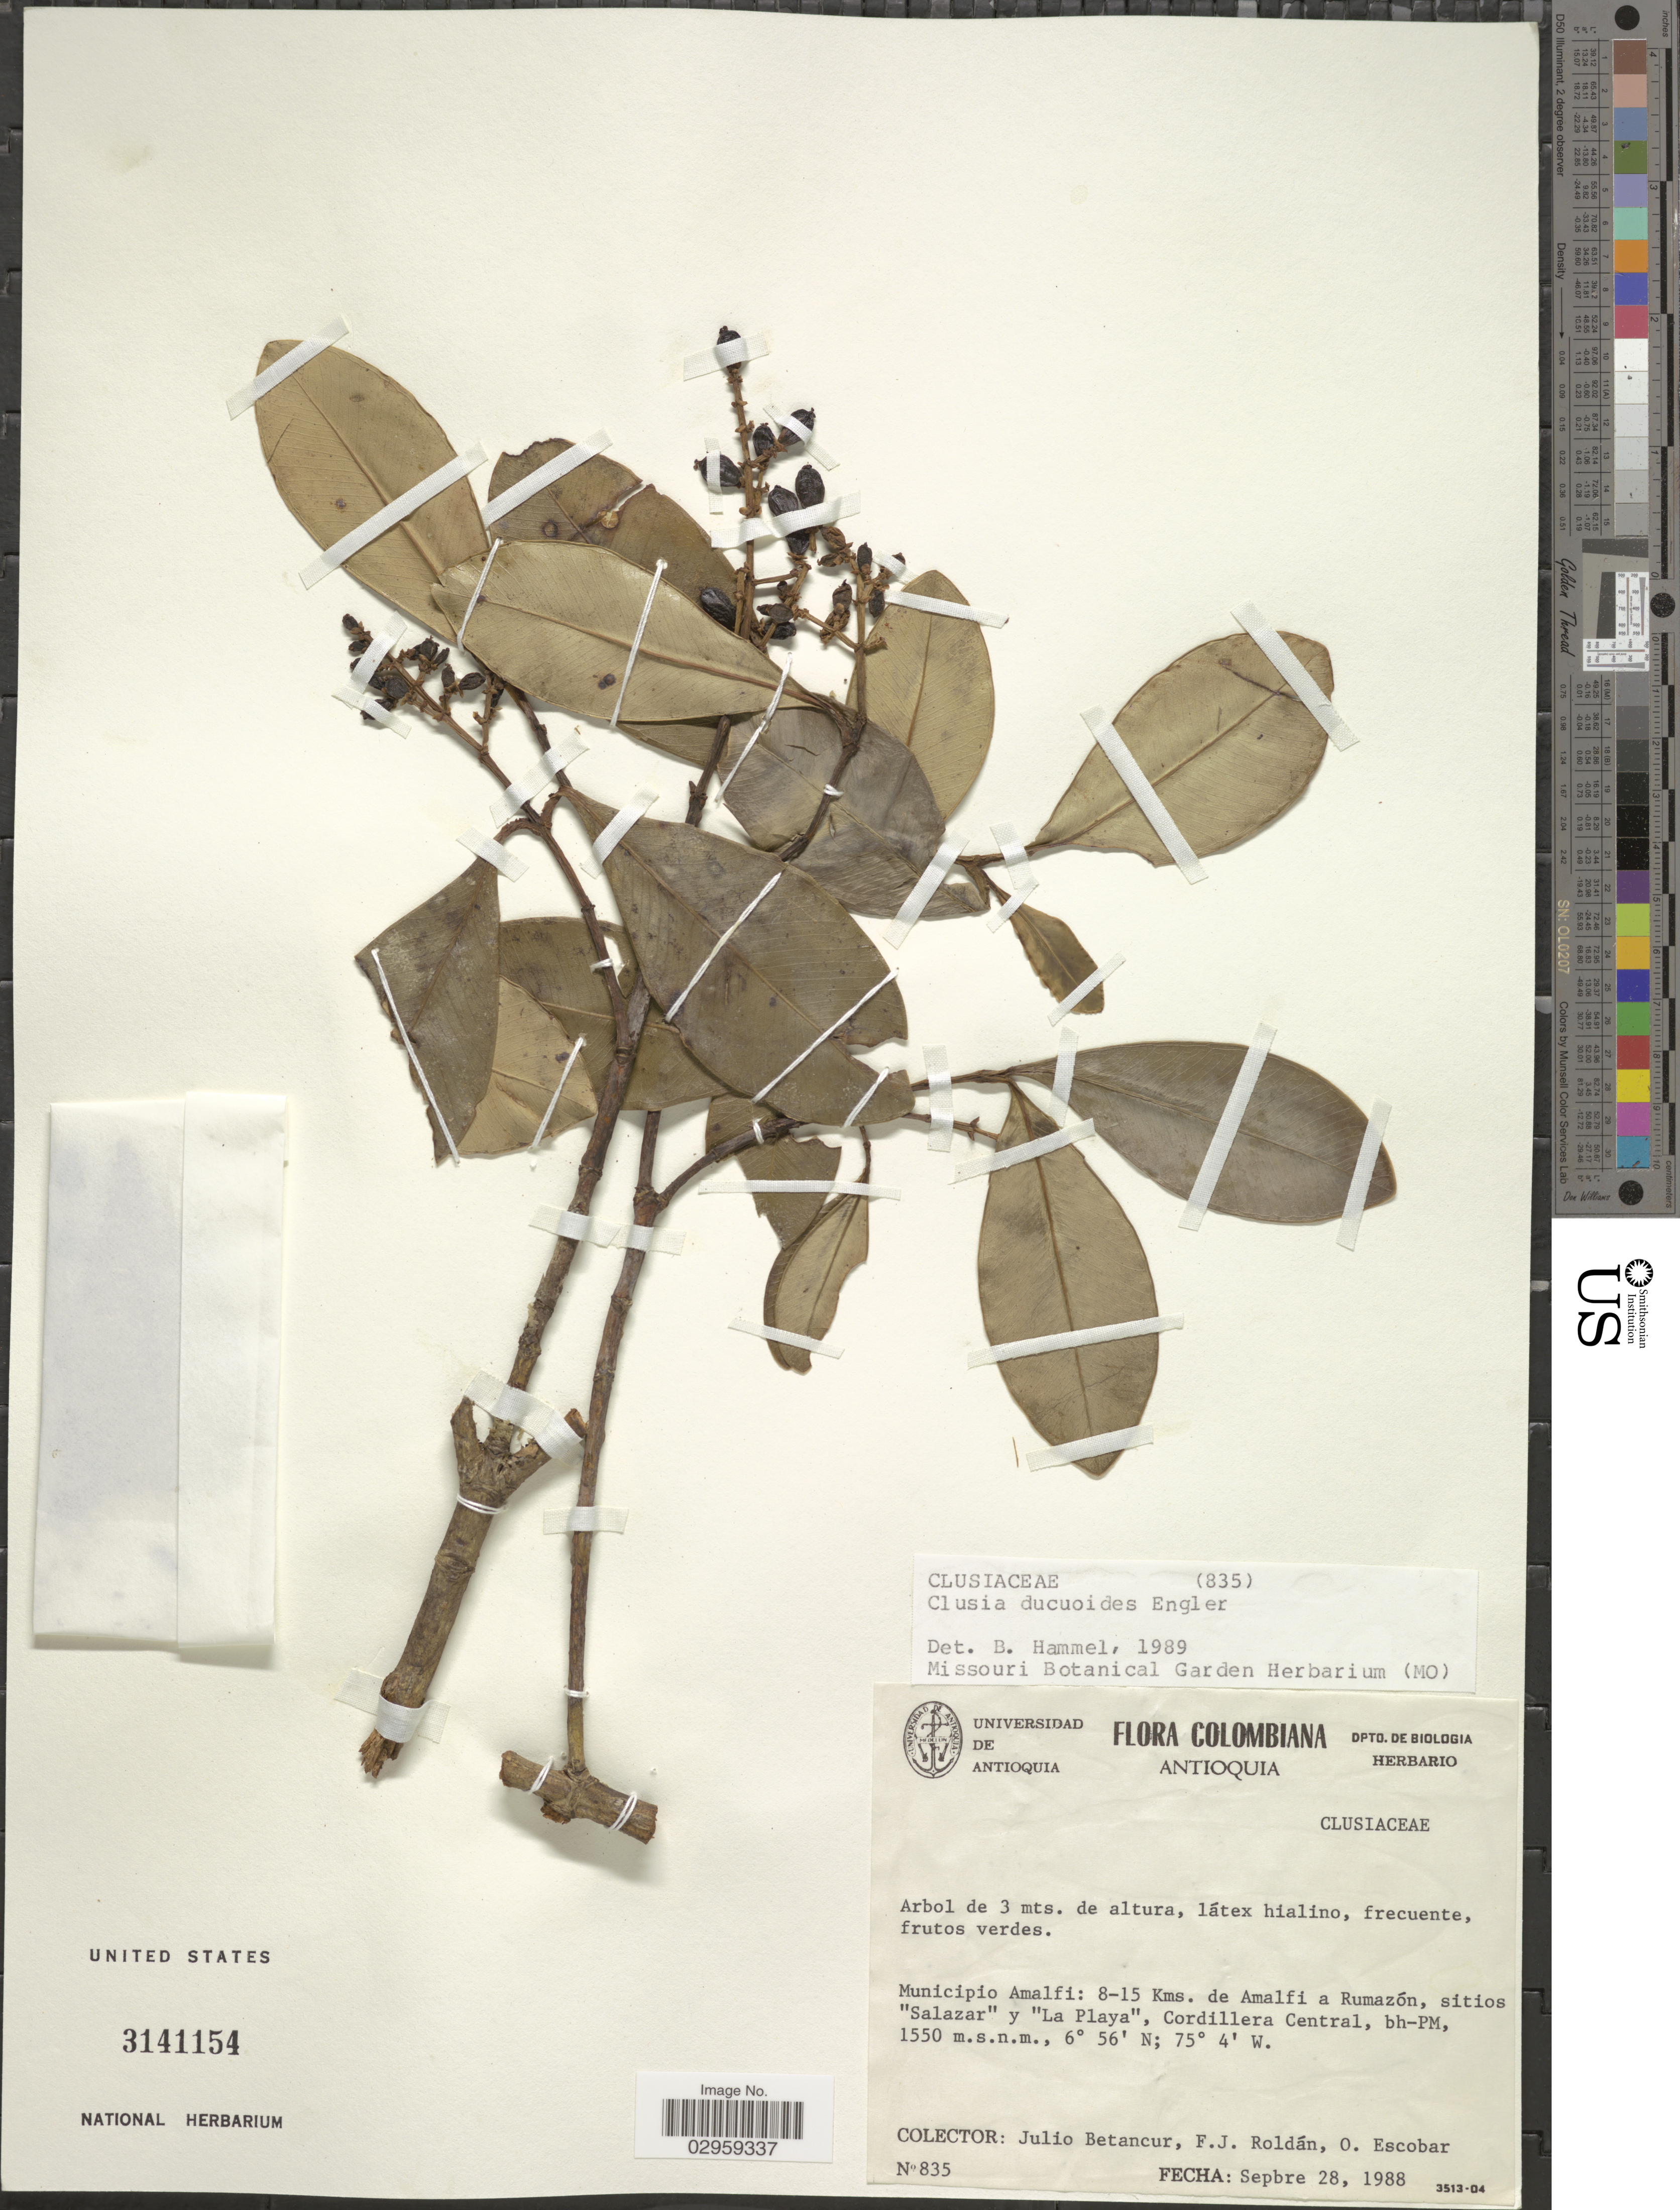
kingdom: Plantae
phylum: Tracheophyta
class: Magnoliopsida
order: Malpighiales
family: Clusiaceae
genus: Clusia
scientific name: Clusia ducuoides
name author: Engl.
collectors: J. Betancur, F. J. Roldán & O. Escobar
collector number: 835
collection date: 1988-09-28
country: Colombia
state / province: Antioquia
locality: Municipio Amalfi: 8-15 Kms. de Amalfi a Rumazón, sitios 'Salazar' y 'La Playa', Cordillera Central.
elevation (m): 1550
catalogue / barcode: US 3141154